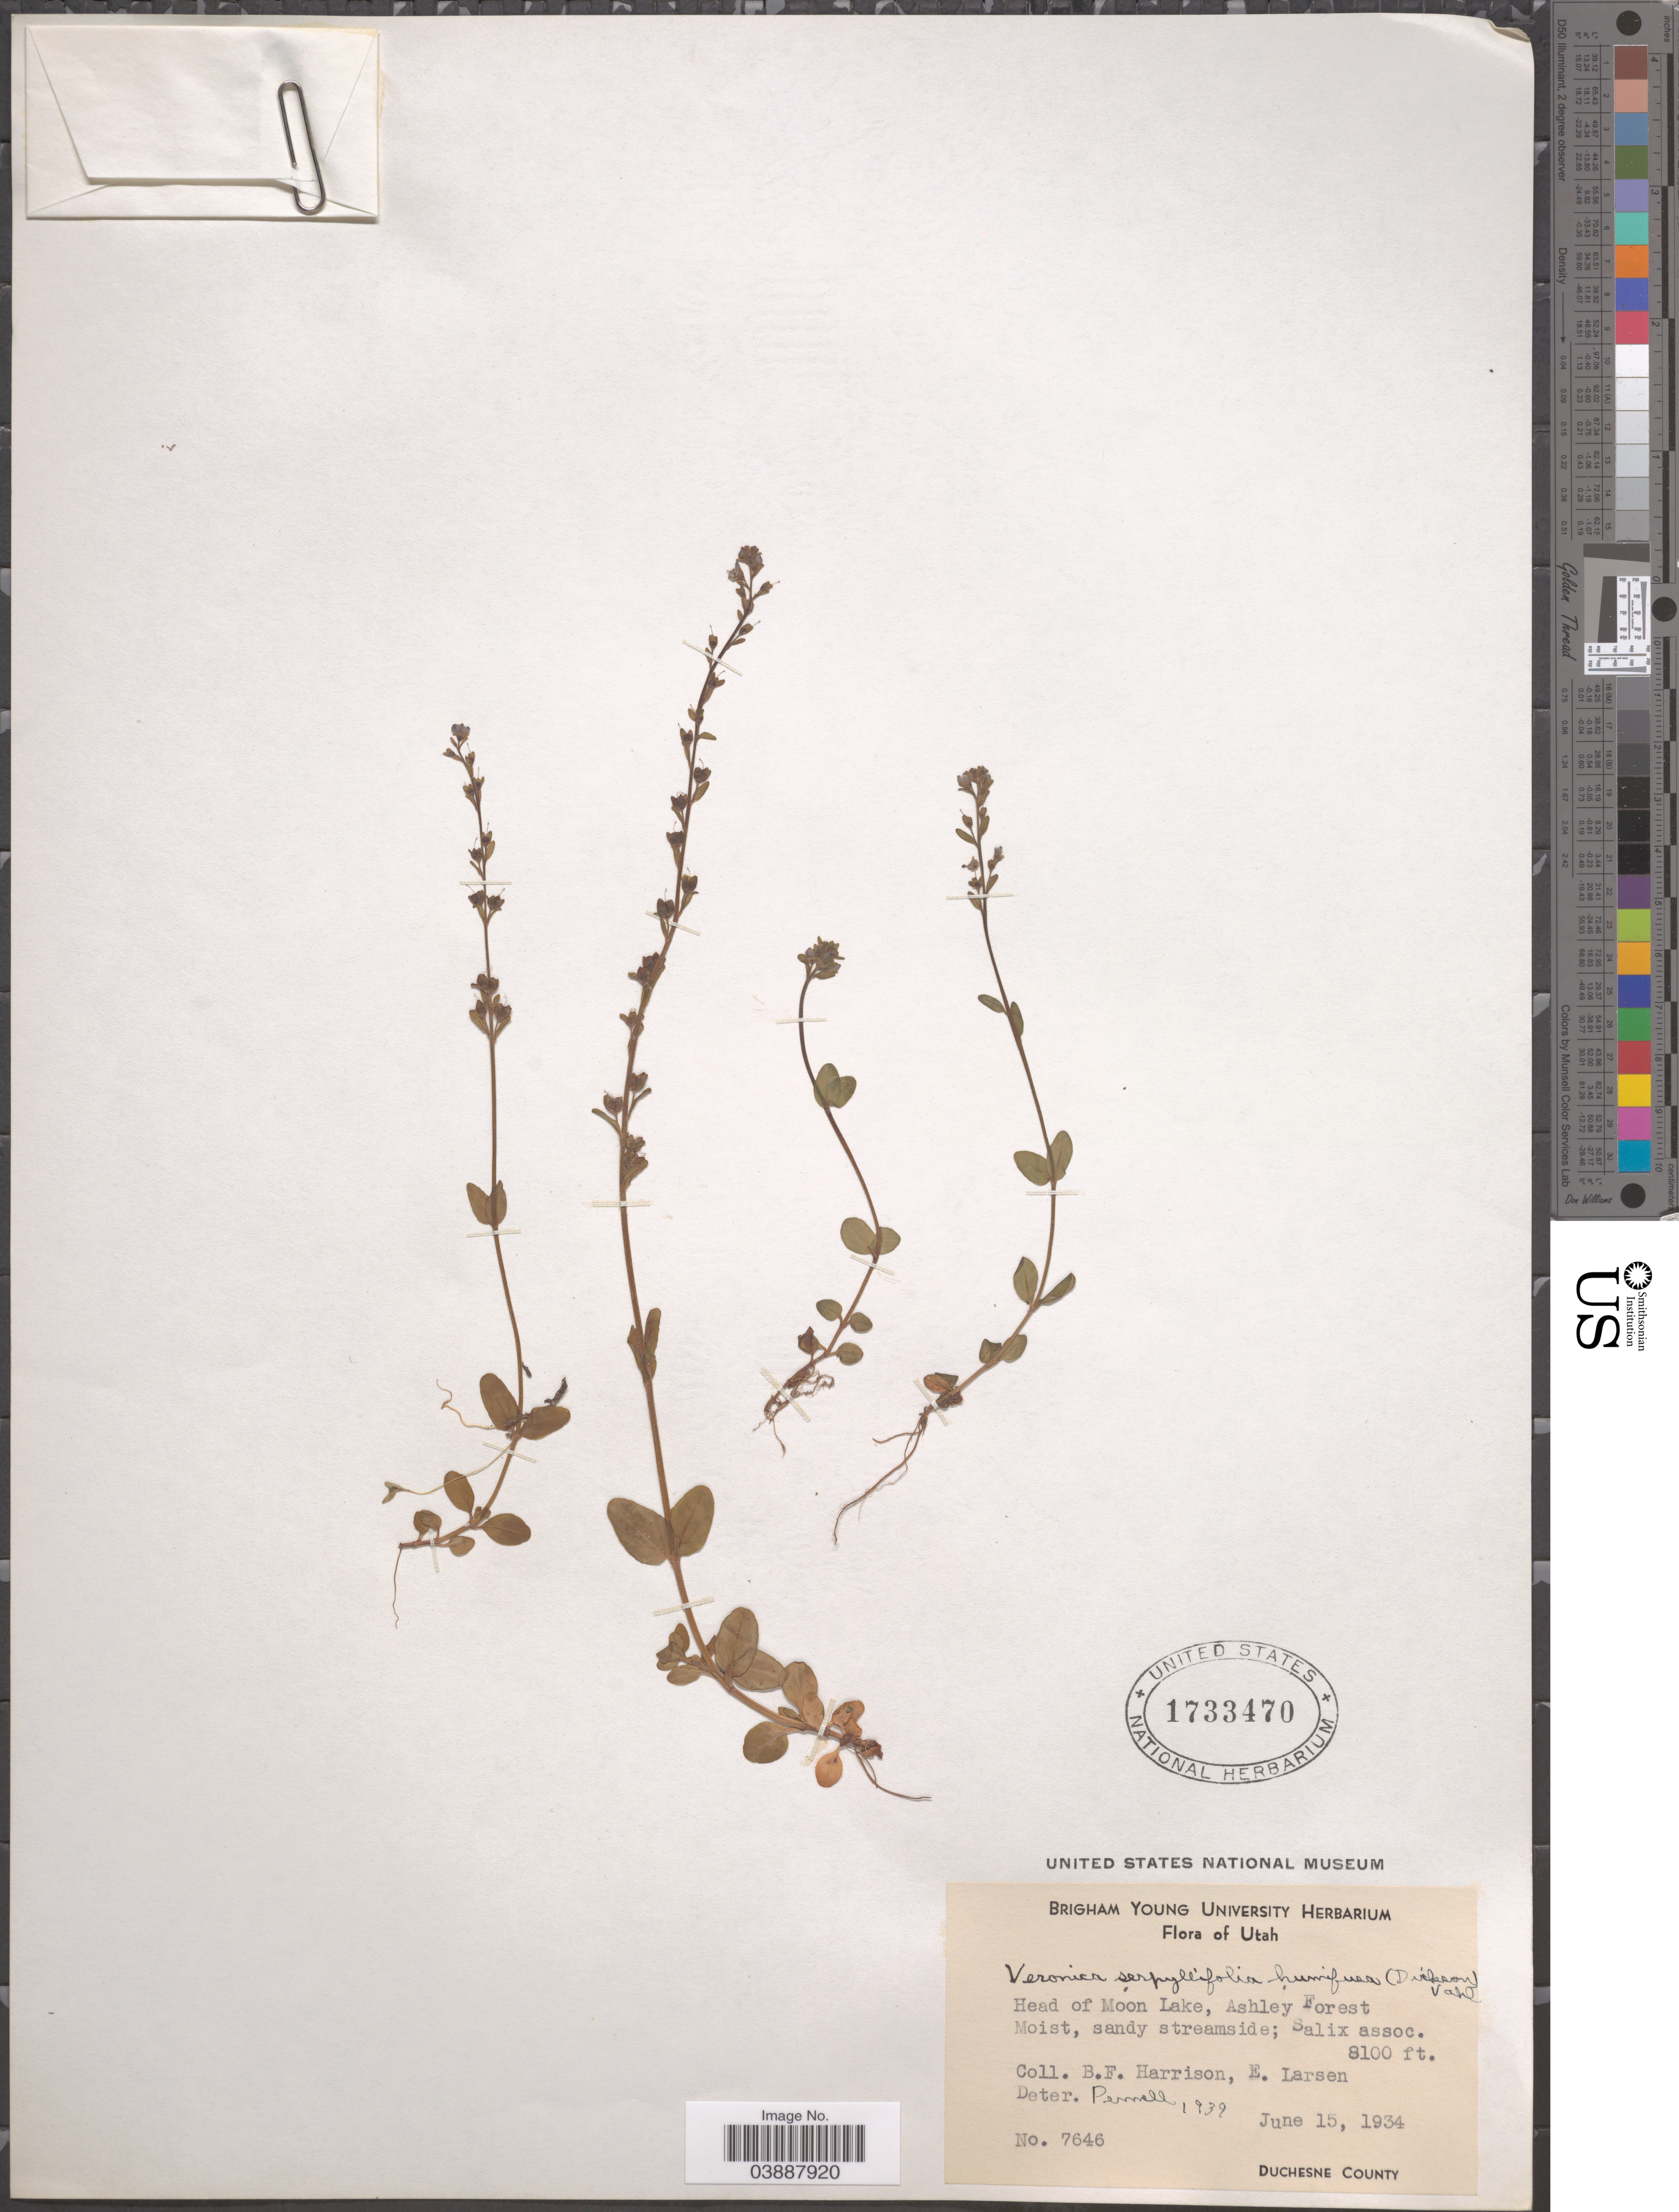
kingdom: Plantae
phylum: Tracheophyta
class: Magnoliopsida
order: Lamiales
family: Plantaginaceae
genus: Veronica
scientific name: Veronica serpyllifolia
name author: L.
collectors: B. F. Harrison & E. Larsen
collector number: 7646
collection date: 1934-06-15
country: United States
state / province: Utah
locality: Head of Moon Lake, Ashley Forest. Duchesne County.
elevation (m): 2469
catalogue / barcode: US 1733470